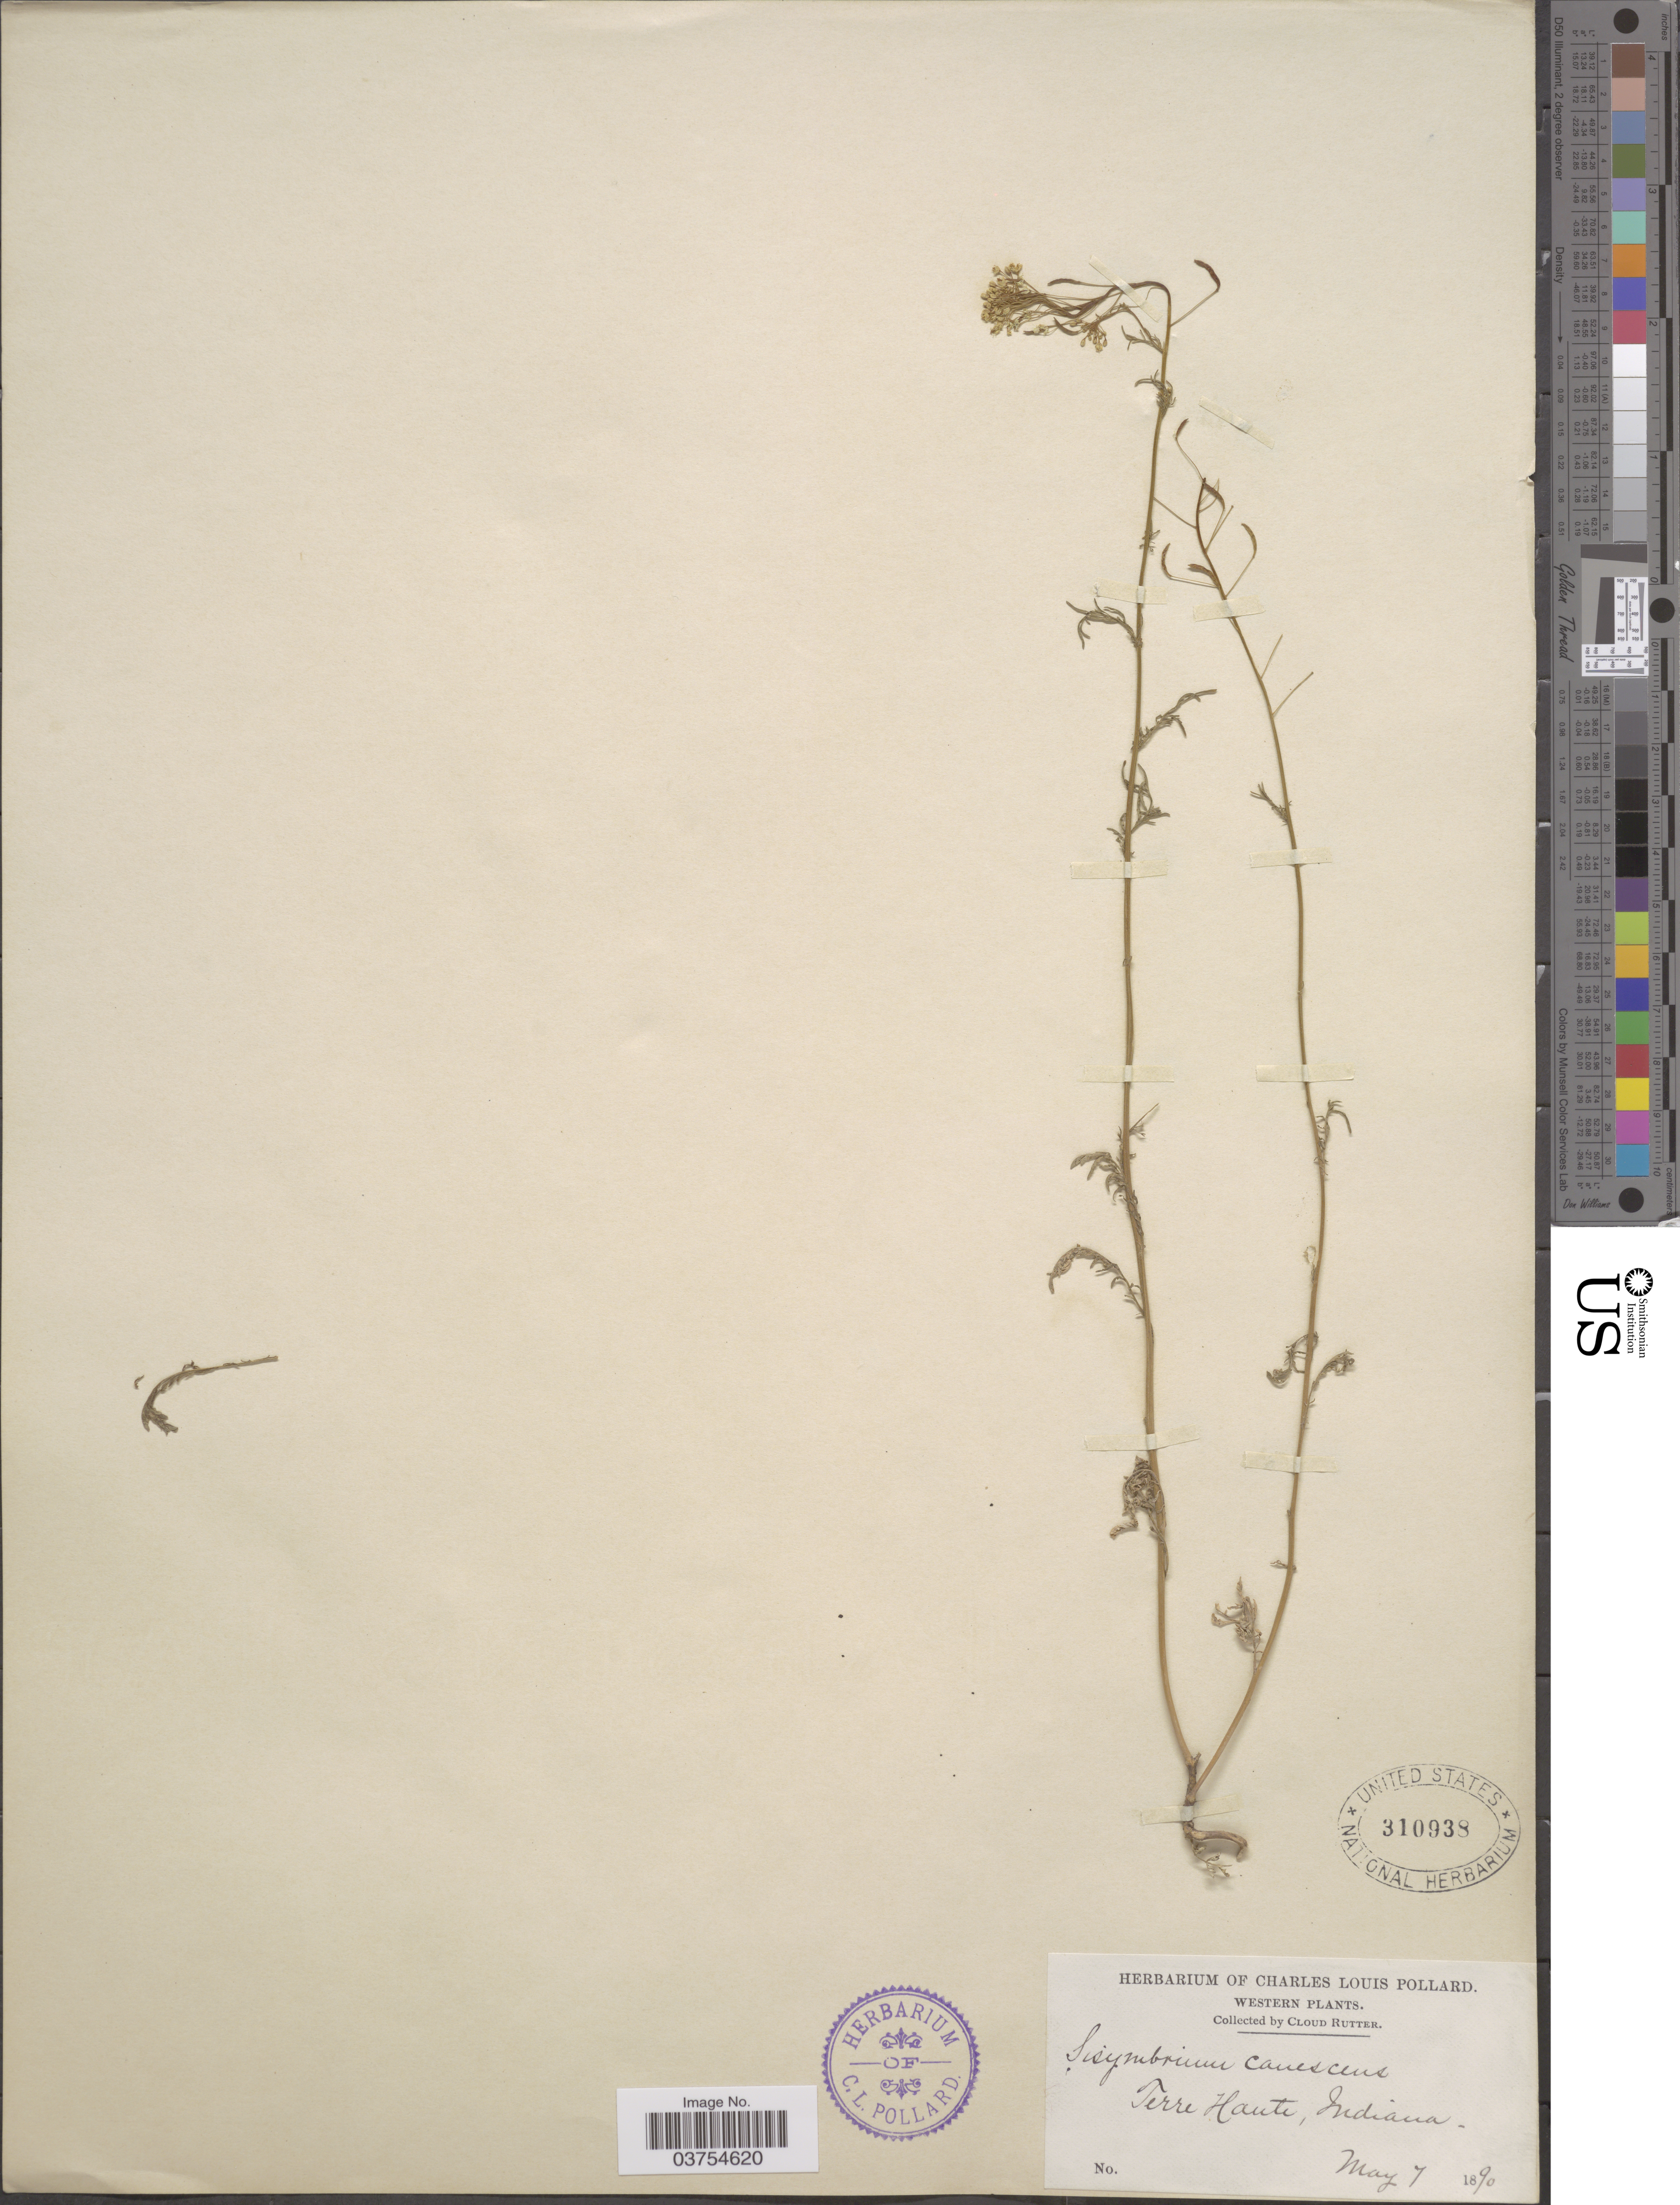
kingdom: Plantae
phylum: Tracheophyta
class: Magnoliopsida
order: Brassicales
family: Brassicaceae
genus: Descurainia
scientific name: Descurainia pinnata var. brachycarpa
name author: (Richardson) Fernald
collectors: C. Rutter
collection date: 1890-05-07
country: United States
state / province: Indiana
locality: Western. Terre Haute.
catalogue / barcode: US 310938